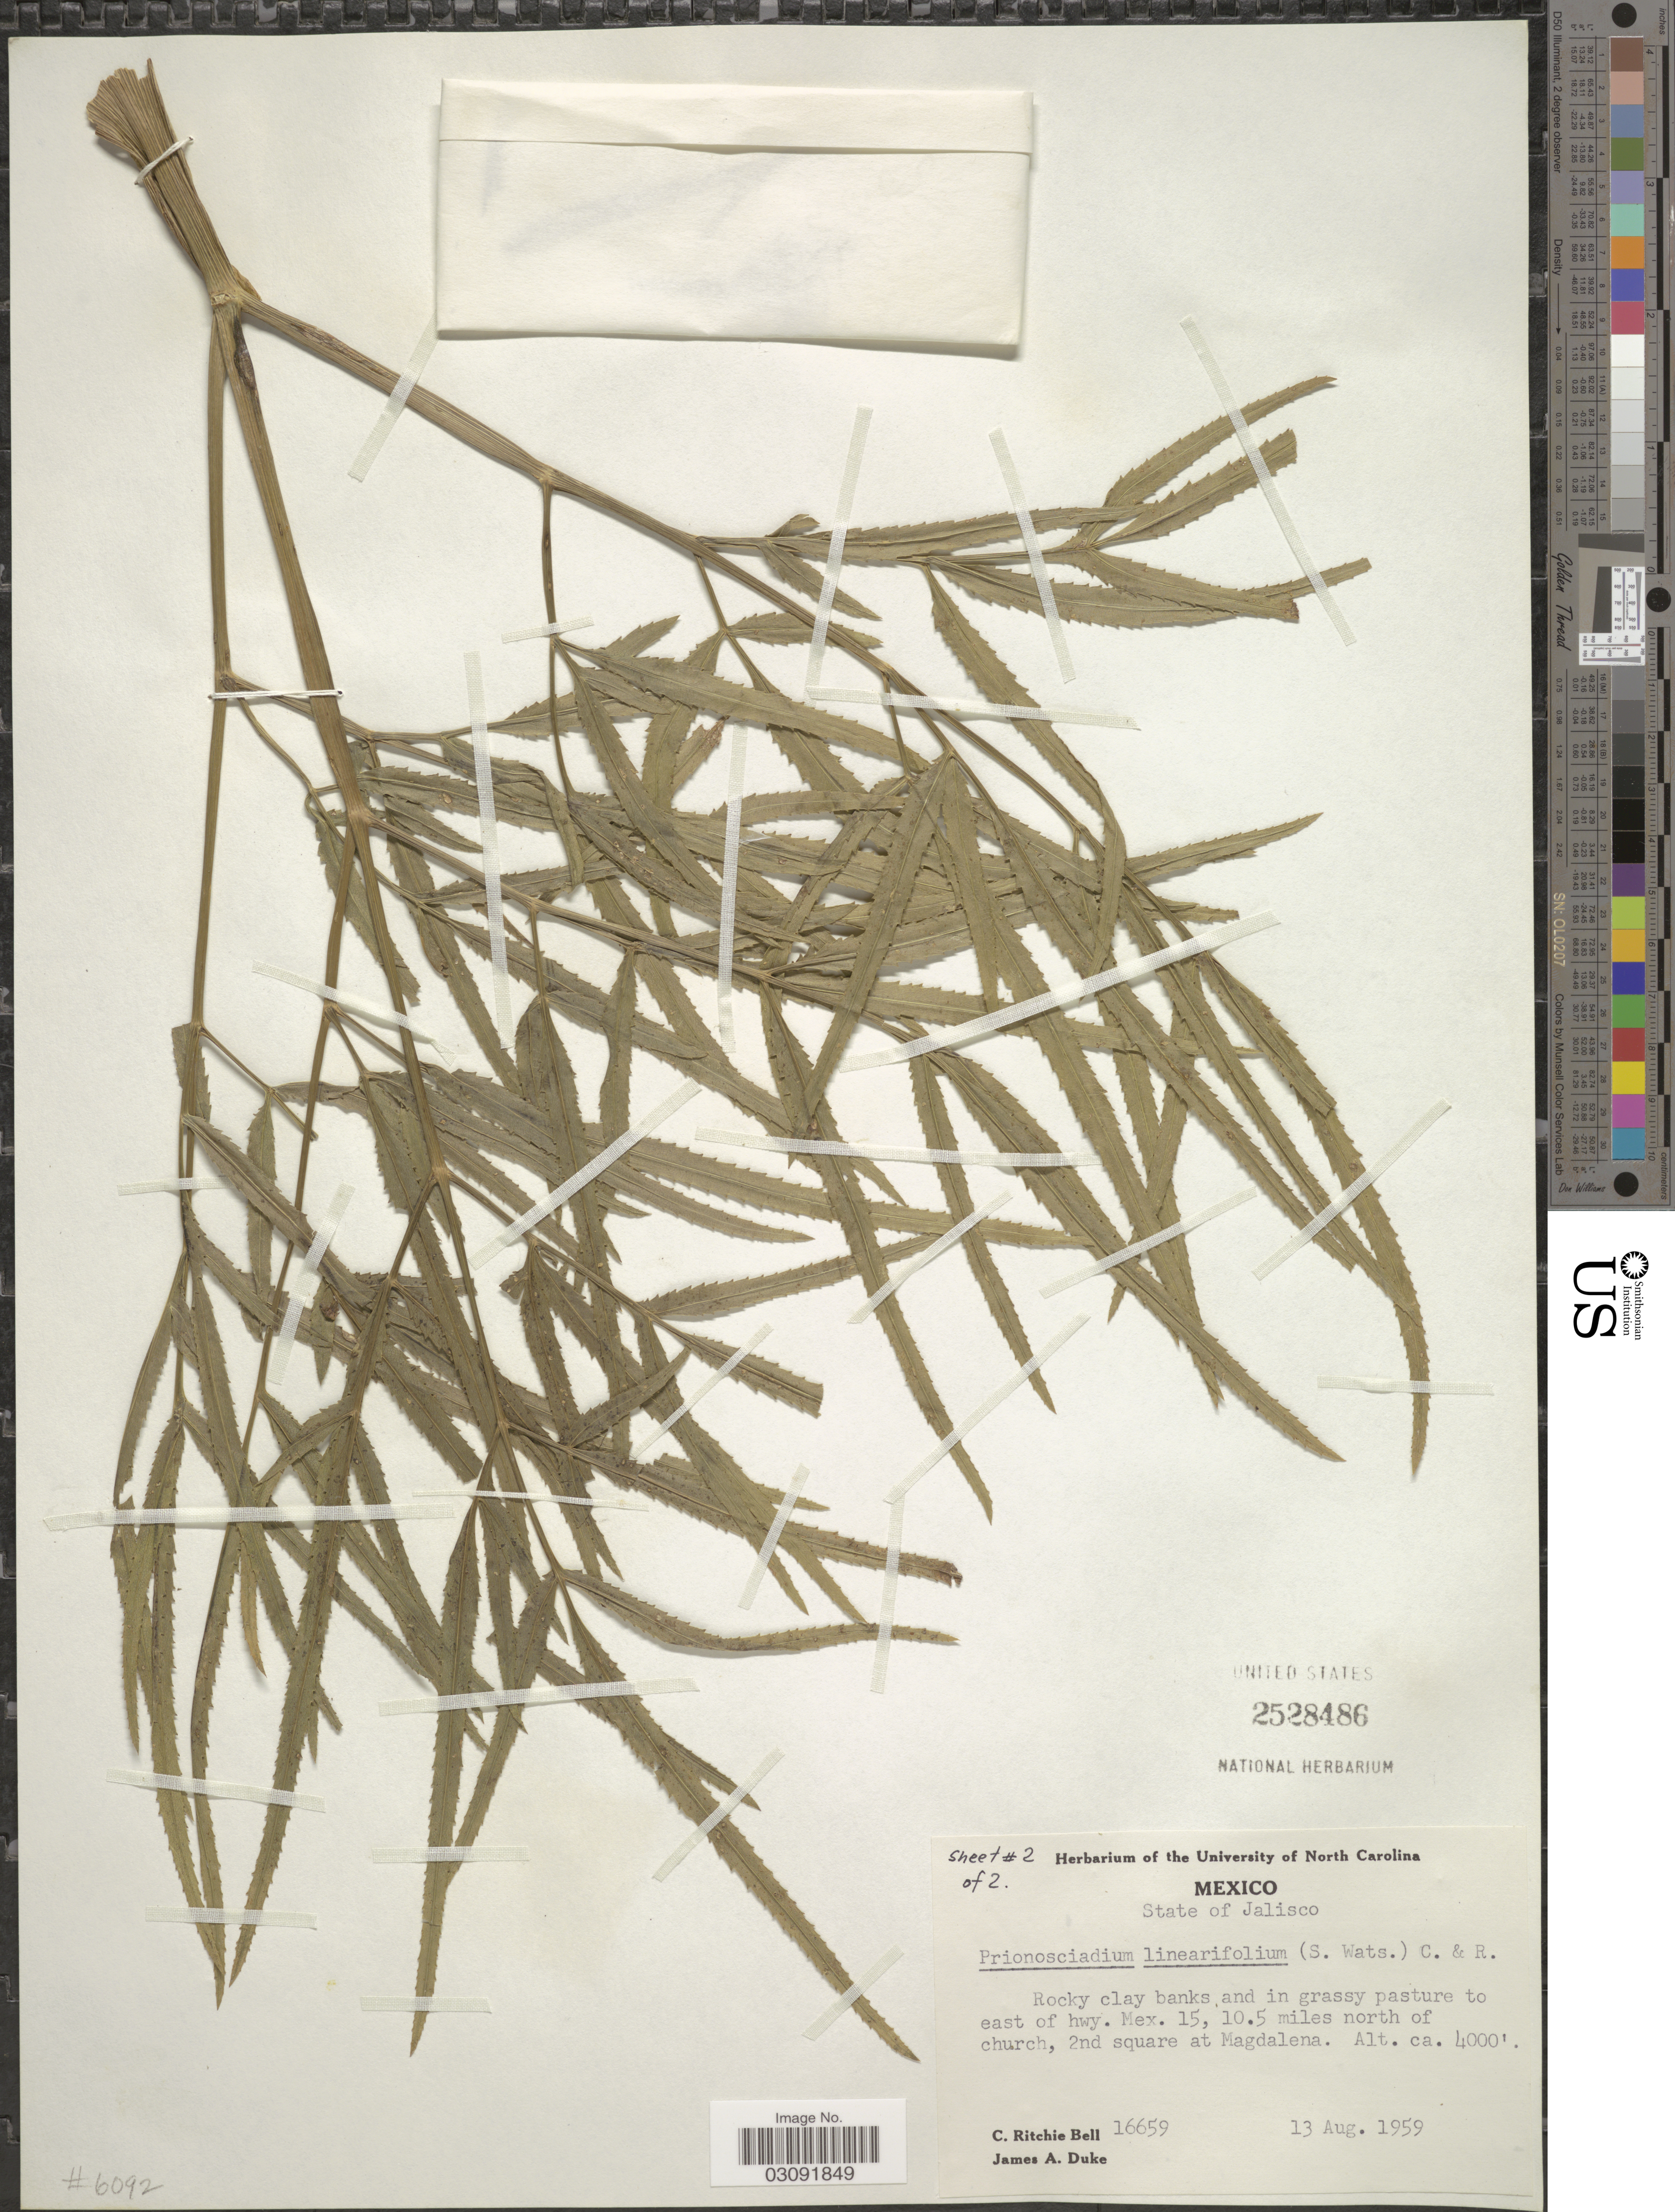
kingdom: Plantae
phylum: Tracheophyta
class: Magnoliopsida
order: Apiales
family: Apiaceae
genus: Prionosciadium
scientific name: Prionosciadium linearifolium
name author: (S. Watson) J.M. Coult. & Rose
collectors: C. R. Bell & J. A. Duke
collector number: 16659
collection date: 1959-08-13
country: Mexico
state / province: Jalisco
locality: Rocky clay banks and in grassy pasture to east of hwy. Mex. 15, 10.5 miles north of church, 2nd square at Magdalena.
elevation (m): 1219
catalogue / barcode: US 2528486